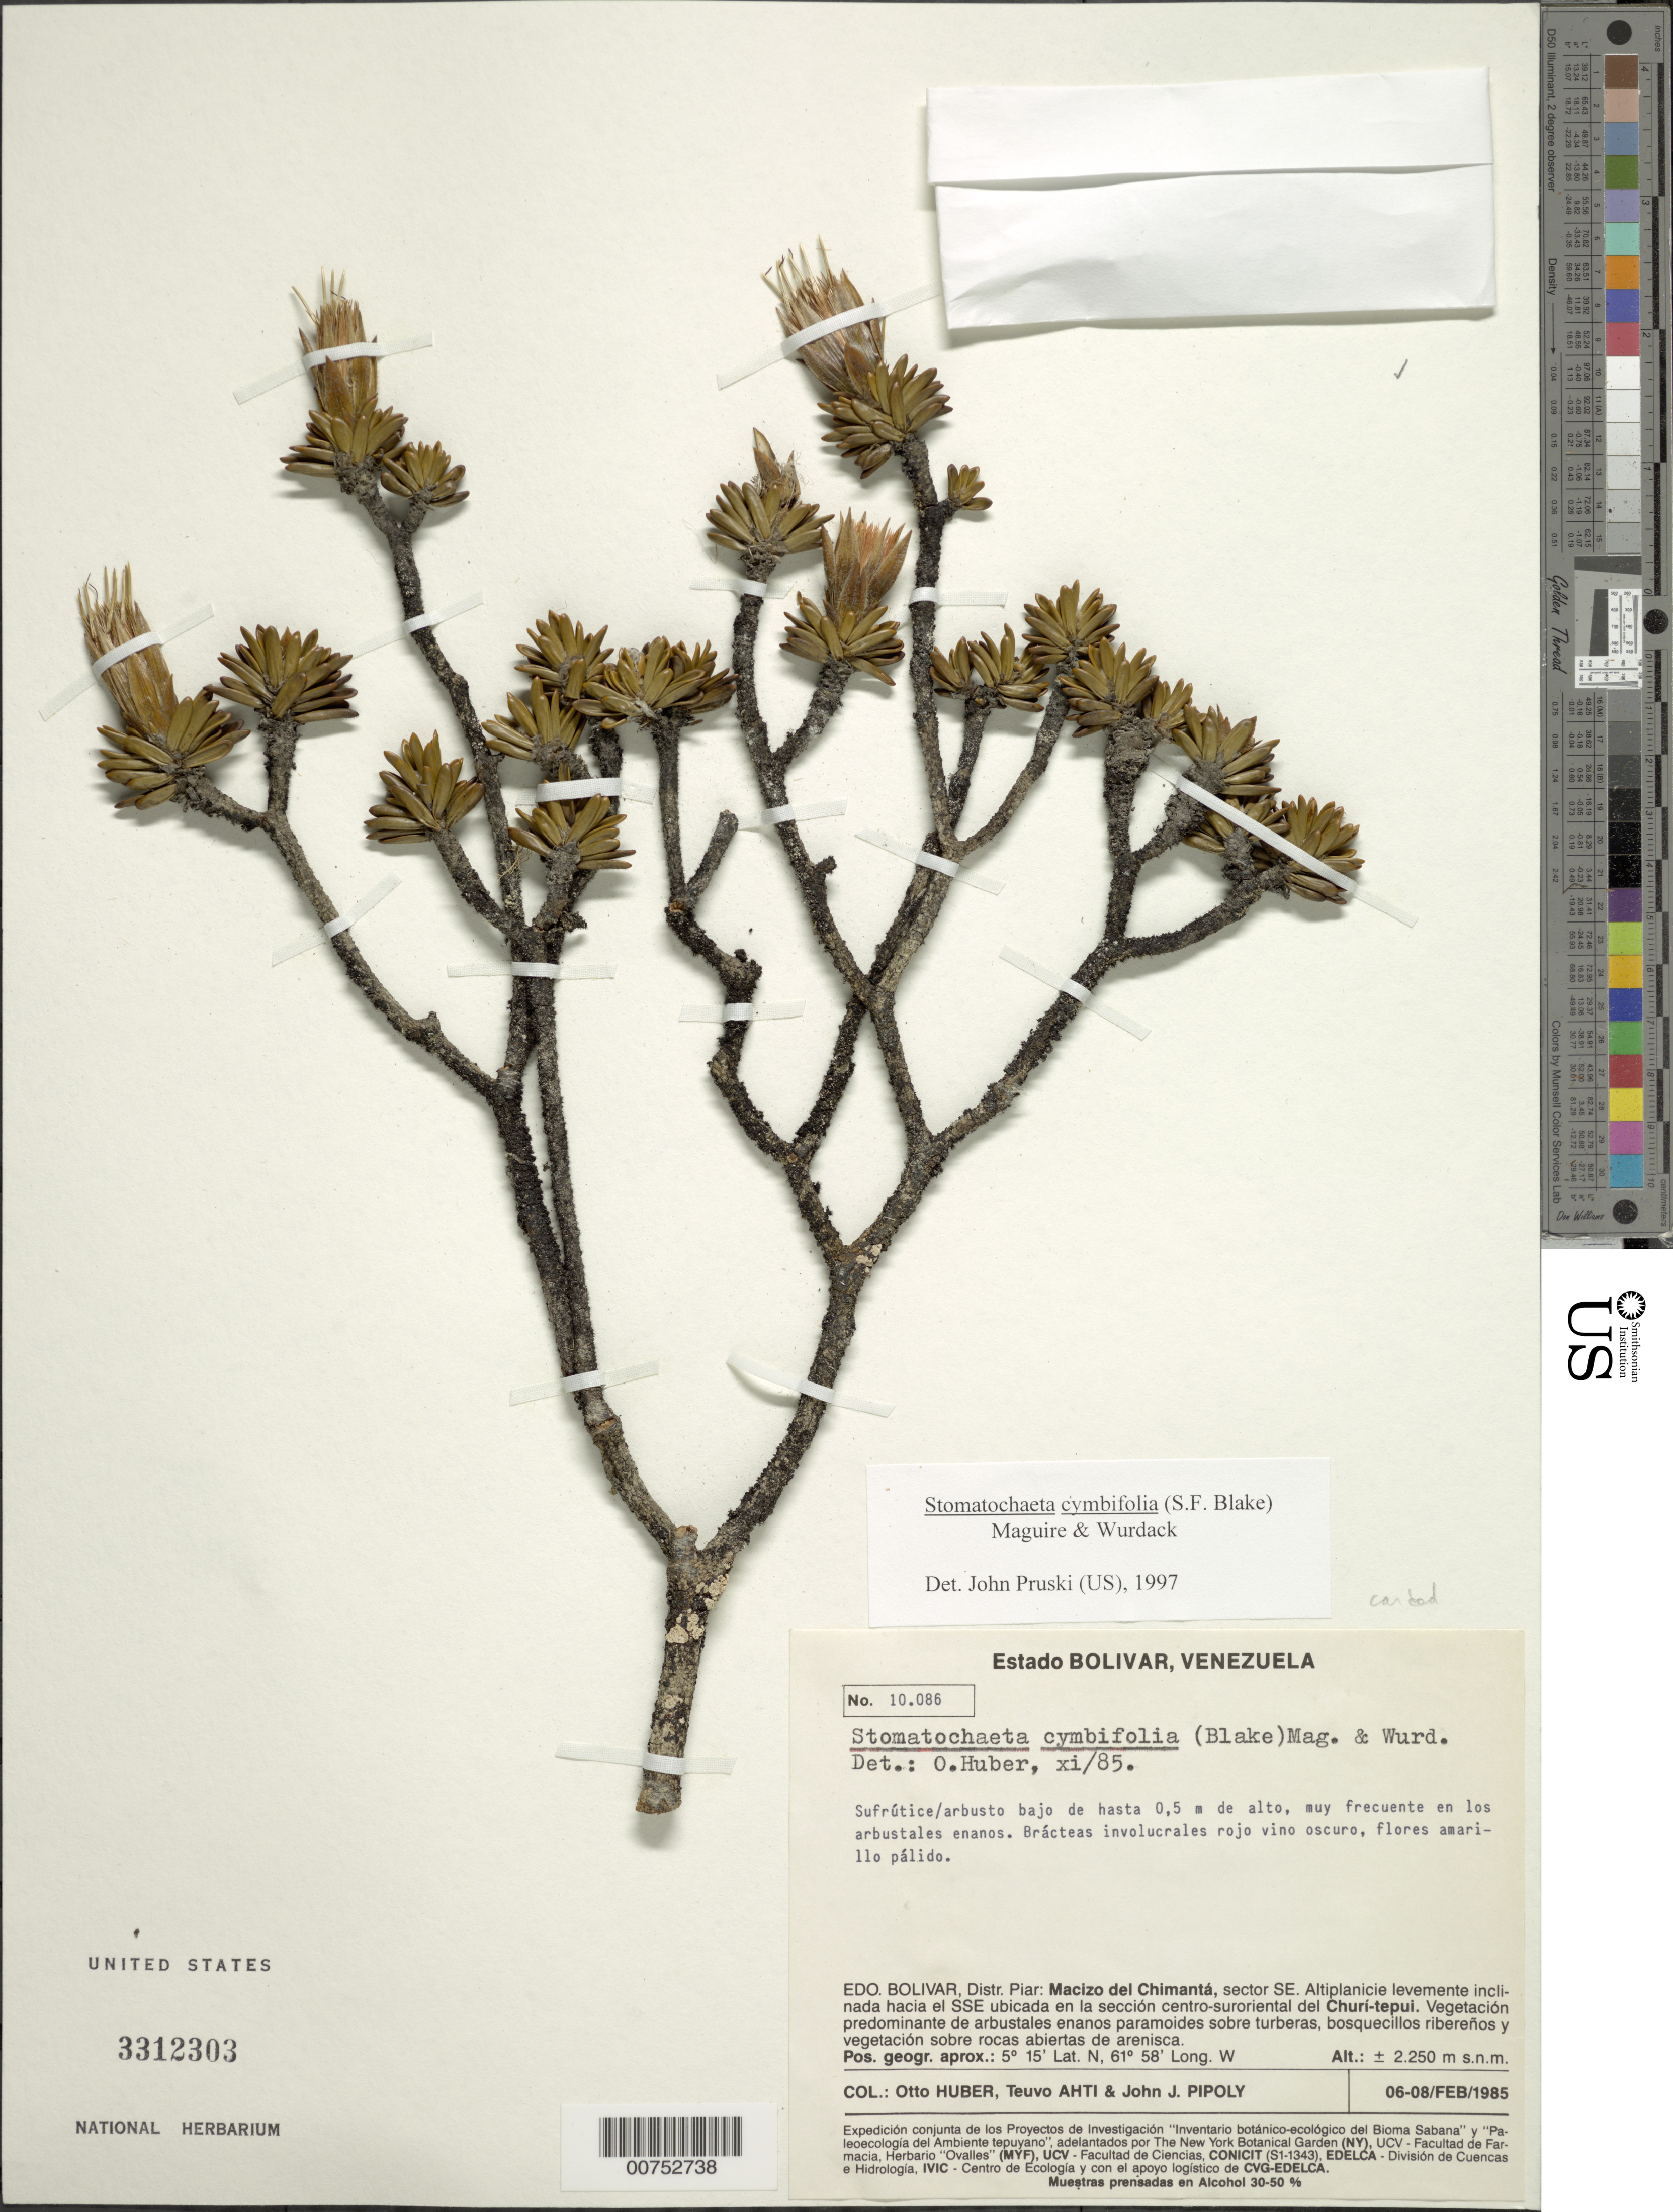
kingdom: Plantae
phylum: Tracheophyta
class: Magnoliopsida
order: Asterales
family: Asteraceae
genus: Stomatochaeta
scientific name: Stomatochaeta cymbifolia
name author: (S.F. Blake) Maguire & Wurdack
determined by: Pruski, J. F.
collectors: O. Huber, T. T. Ahti & J. J. Pipoly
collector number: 10086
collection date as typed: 6-Feb-85 to 8-Feb-85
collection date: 1985-02-06/1985-02-08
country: Venezuela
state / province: Bolívar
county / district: Piar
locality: Macizo del Chimantá, SE Churí-tepuí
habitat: Vegetación predominante de arbustales enanos paramoides sobre turberas, bosquecillos ribereños y vegetación sobre rocas aibertas de arenisca.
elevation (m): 2250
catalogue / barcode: US 3312303